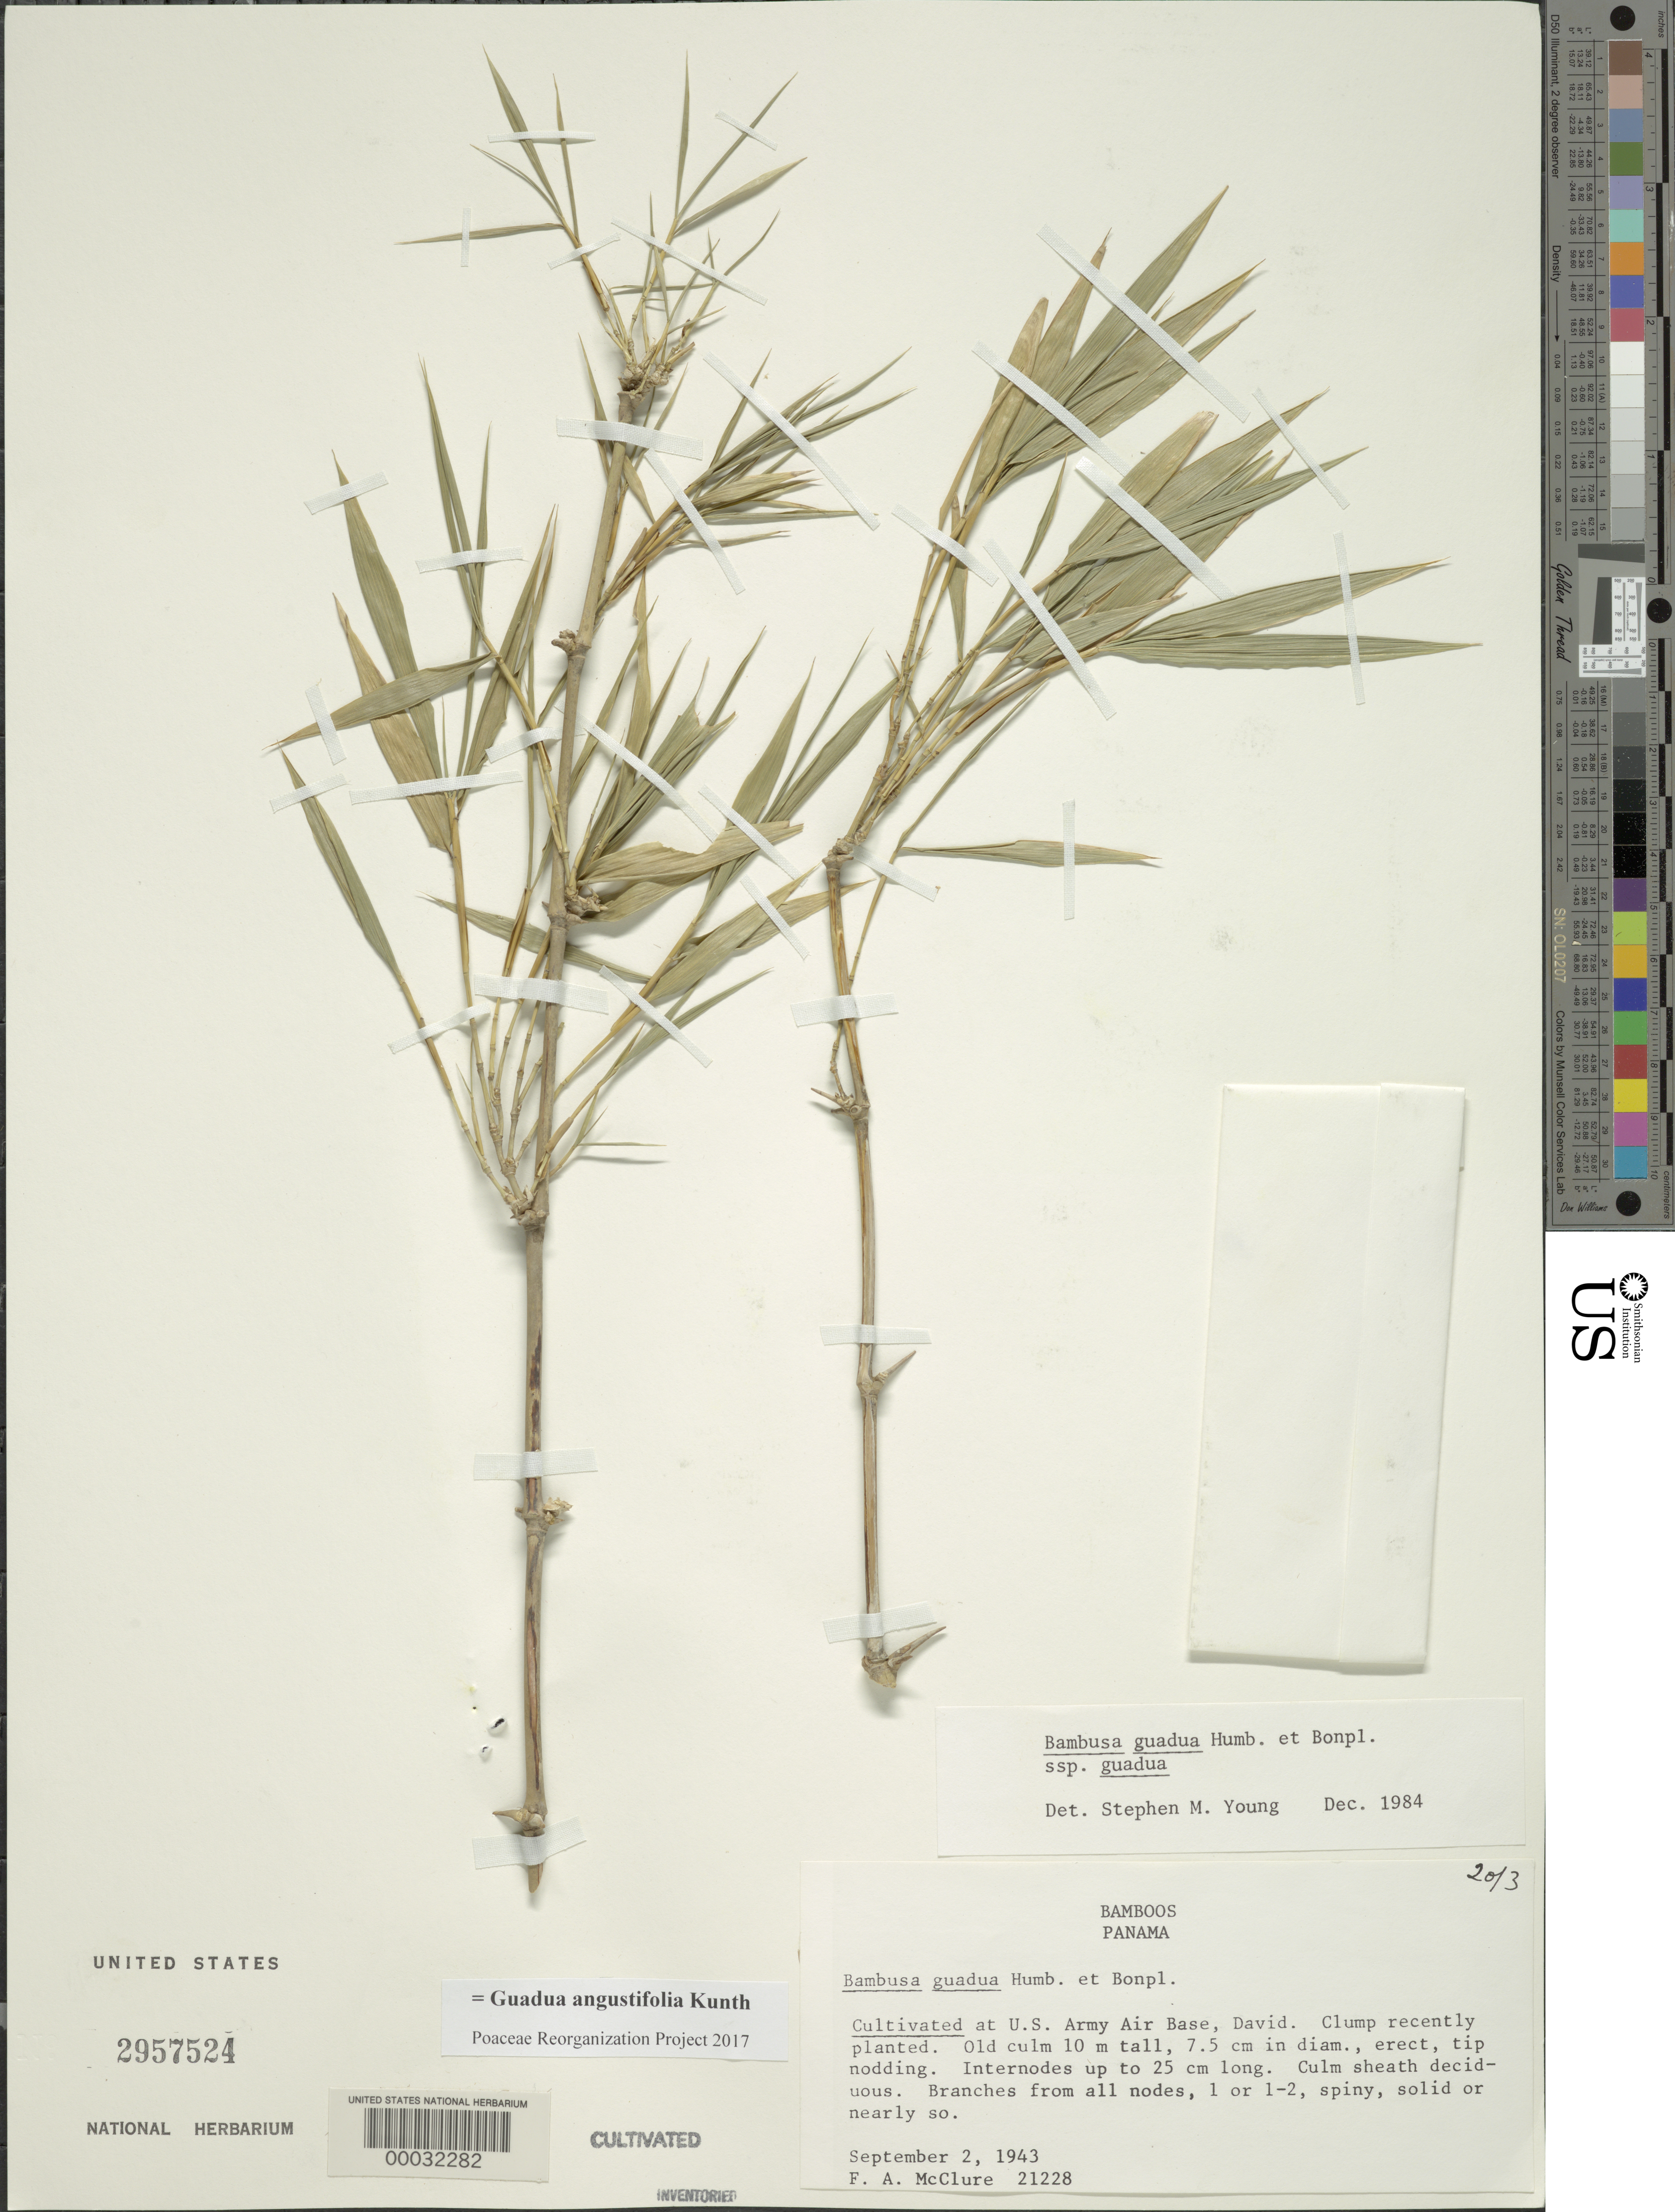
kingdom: Plantae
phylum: Tracheophyta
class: Liliopsida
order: Poales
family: Poaceae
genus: Guadua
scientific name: Guadua angustifolia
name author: Kunth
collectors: F. A. McClure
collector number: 21228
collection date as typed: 02 Sep 1943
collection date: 1943-09-02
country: Panama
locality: U.S. Army Air Base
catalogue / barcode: US 2957524